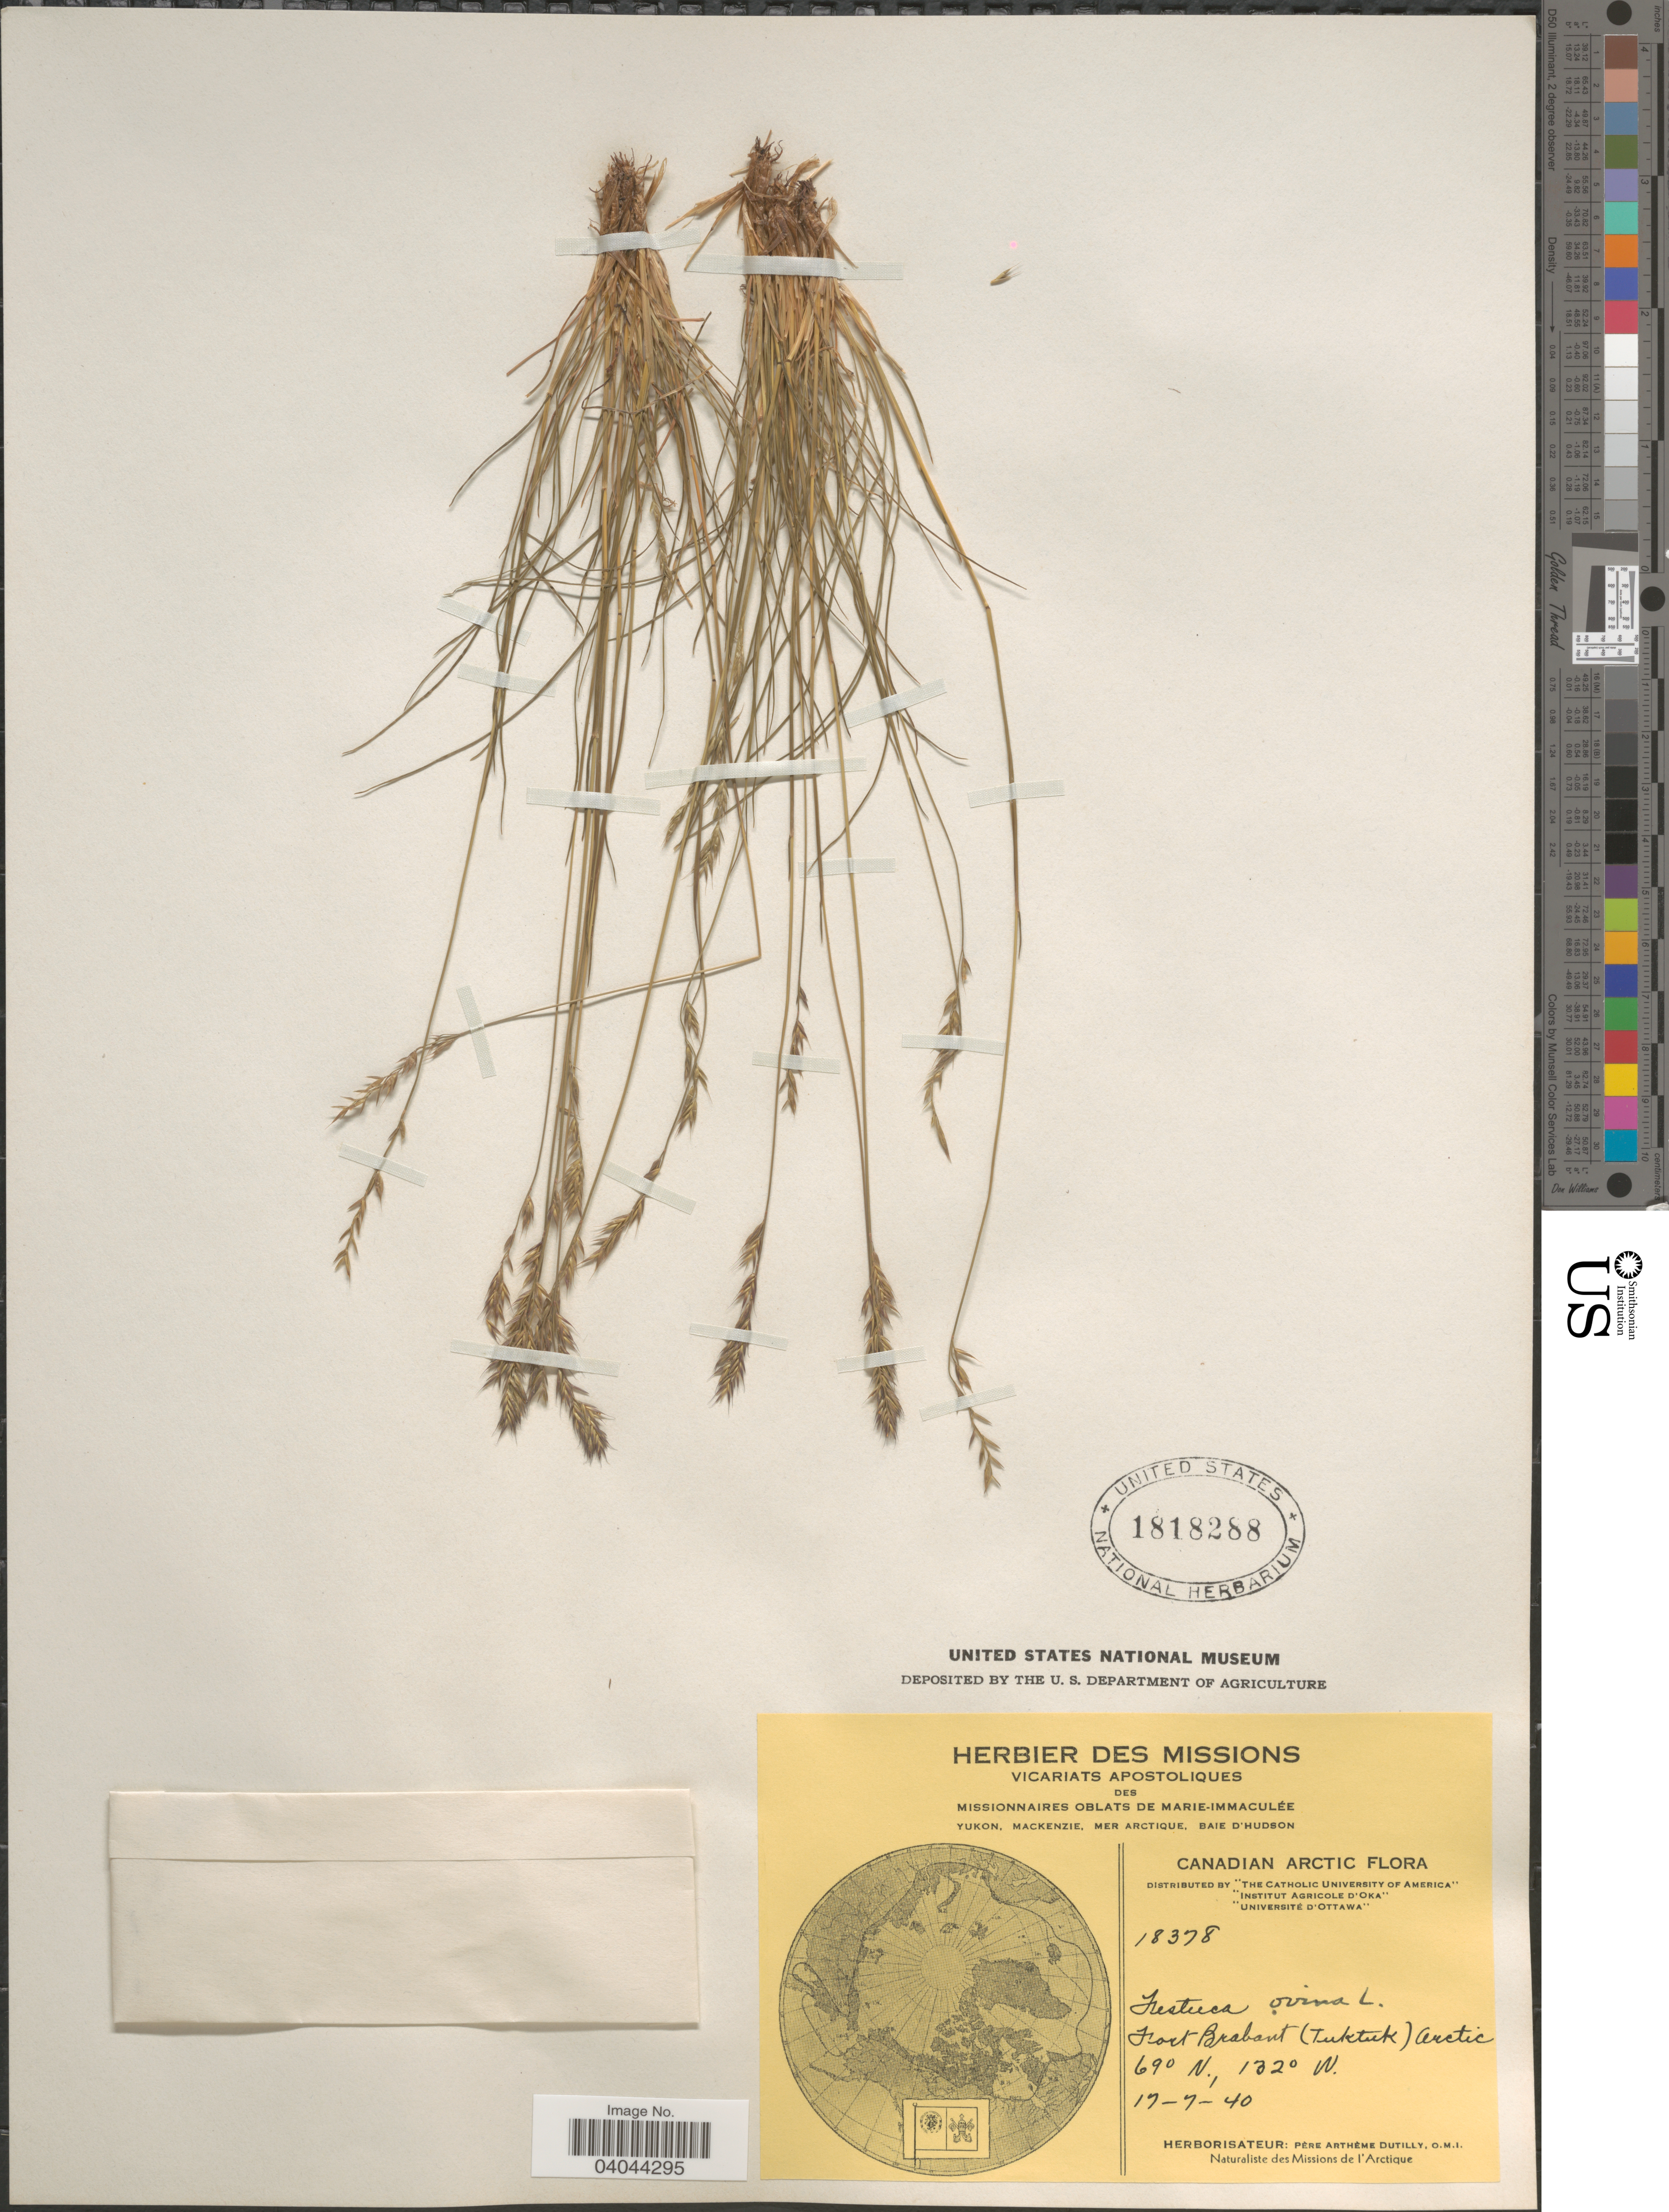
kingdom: Plantae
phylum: Tracheophyta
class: Liliopsida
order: Poales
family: Poaceae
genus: Festuca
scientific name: Festuca ovina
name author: L.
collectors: P. Dutilly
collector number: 18378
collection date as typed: Transcribed d/m/y: 17/7/40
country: Canada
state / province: Northwest Territories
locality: Canadian Arctic. Port Brabant (Tuktuk) Arctic.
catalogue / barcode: US 1818288